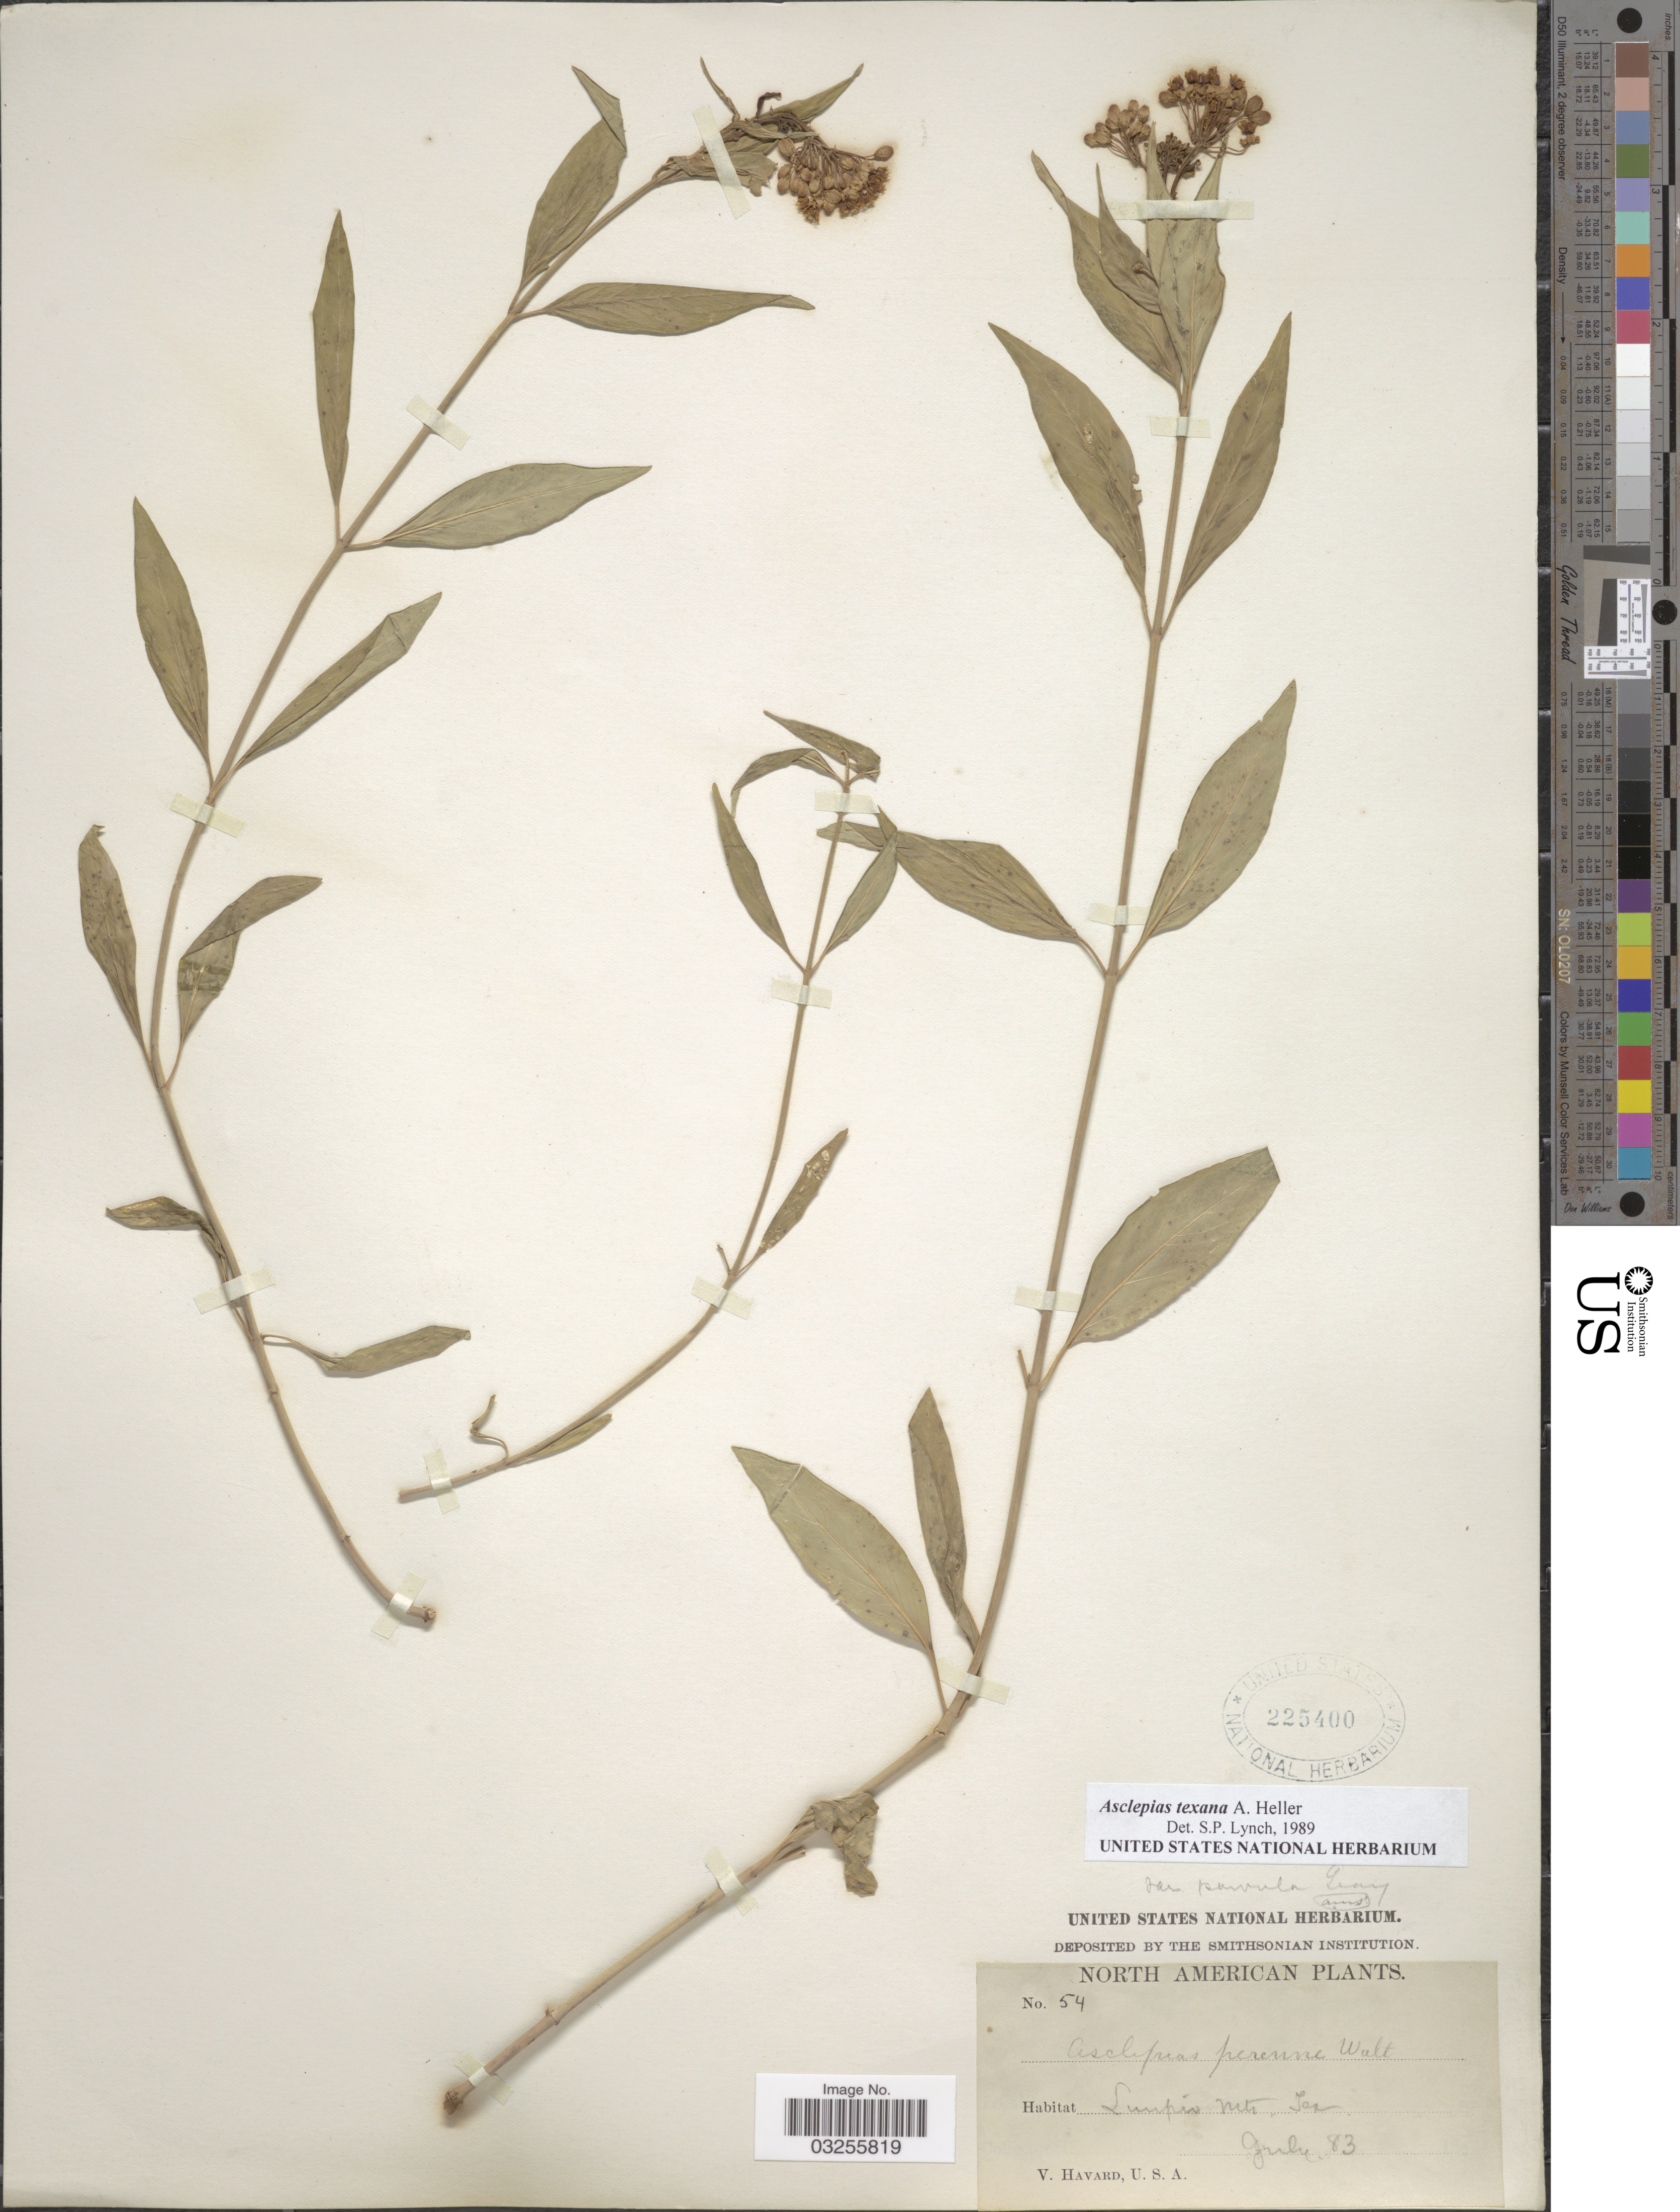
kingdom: Plantae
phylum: Tracheophyta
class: Magnoliopsida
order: Gentianales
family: Apocynaceae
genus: Asclepias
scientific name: Asclepias texana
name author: A. Heller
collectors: V. Havard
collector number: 54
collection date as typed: Transcribed d/m/y: /7/83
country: United States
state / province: Texas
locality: Lumpia Mts.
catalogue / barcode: US 225400